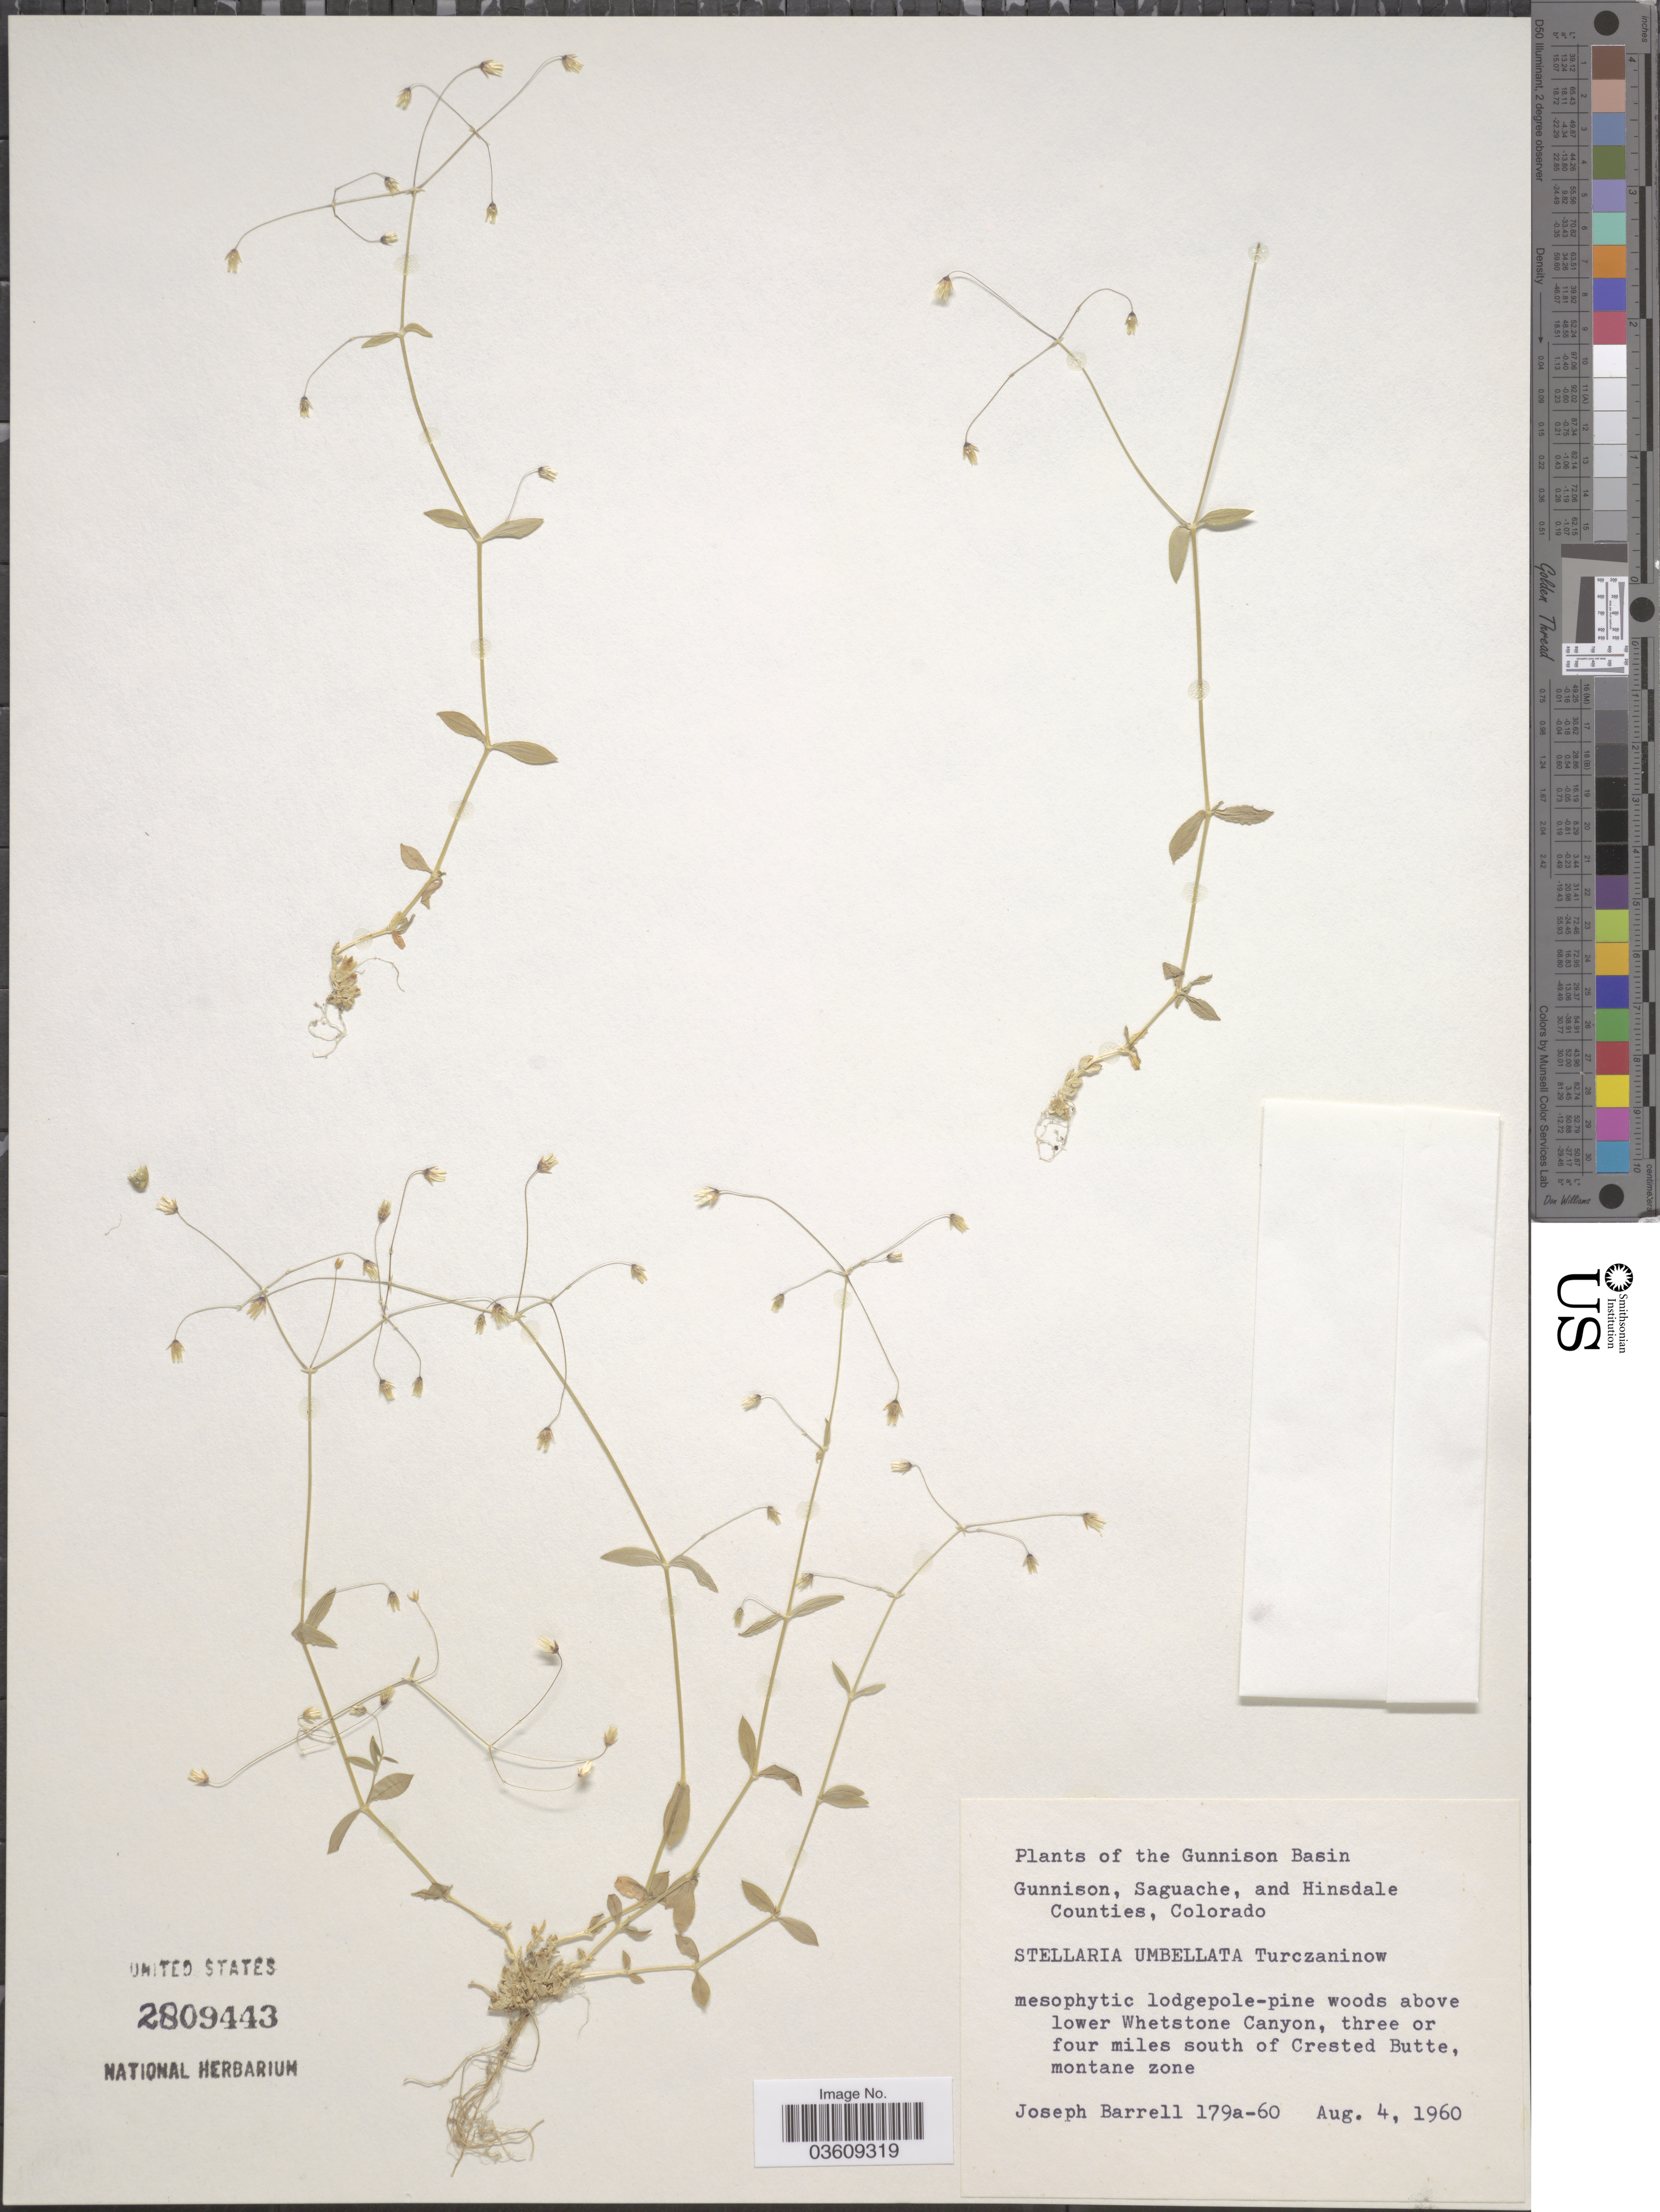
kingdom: Plantae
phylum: Tracheophyta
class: Magnoliopsida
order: Caryophyllales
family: Caryophyllaceae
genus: Stellaria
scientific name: Stellaria umbellata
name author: Turcz.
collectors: J. Barrell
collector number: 179a-60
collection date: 1960-08-04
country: United States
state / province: Colorado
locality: Gunnison Basin. Gunnison, Saguache, and Hinsdale Counties. Mesophytic lodgepole-pine woods above lower Whetstone Canyon, three or four miles south of Crested Butte, montane zone.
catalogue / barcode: US 2809443